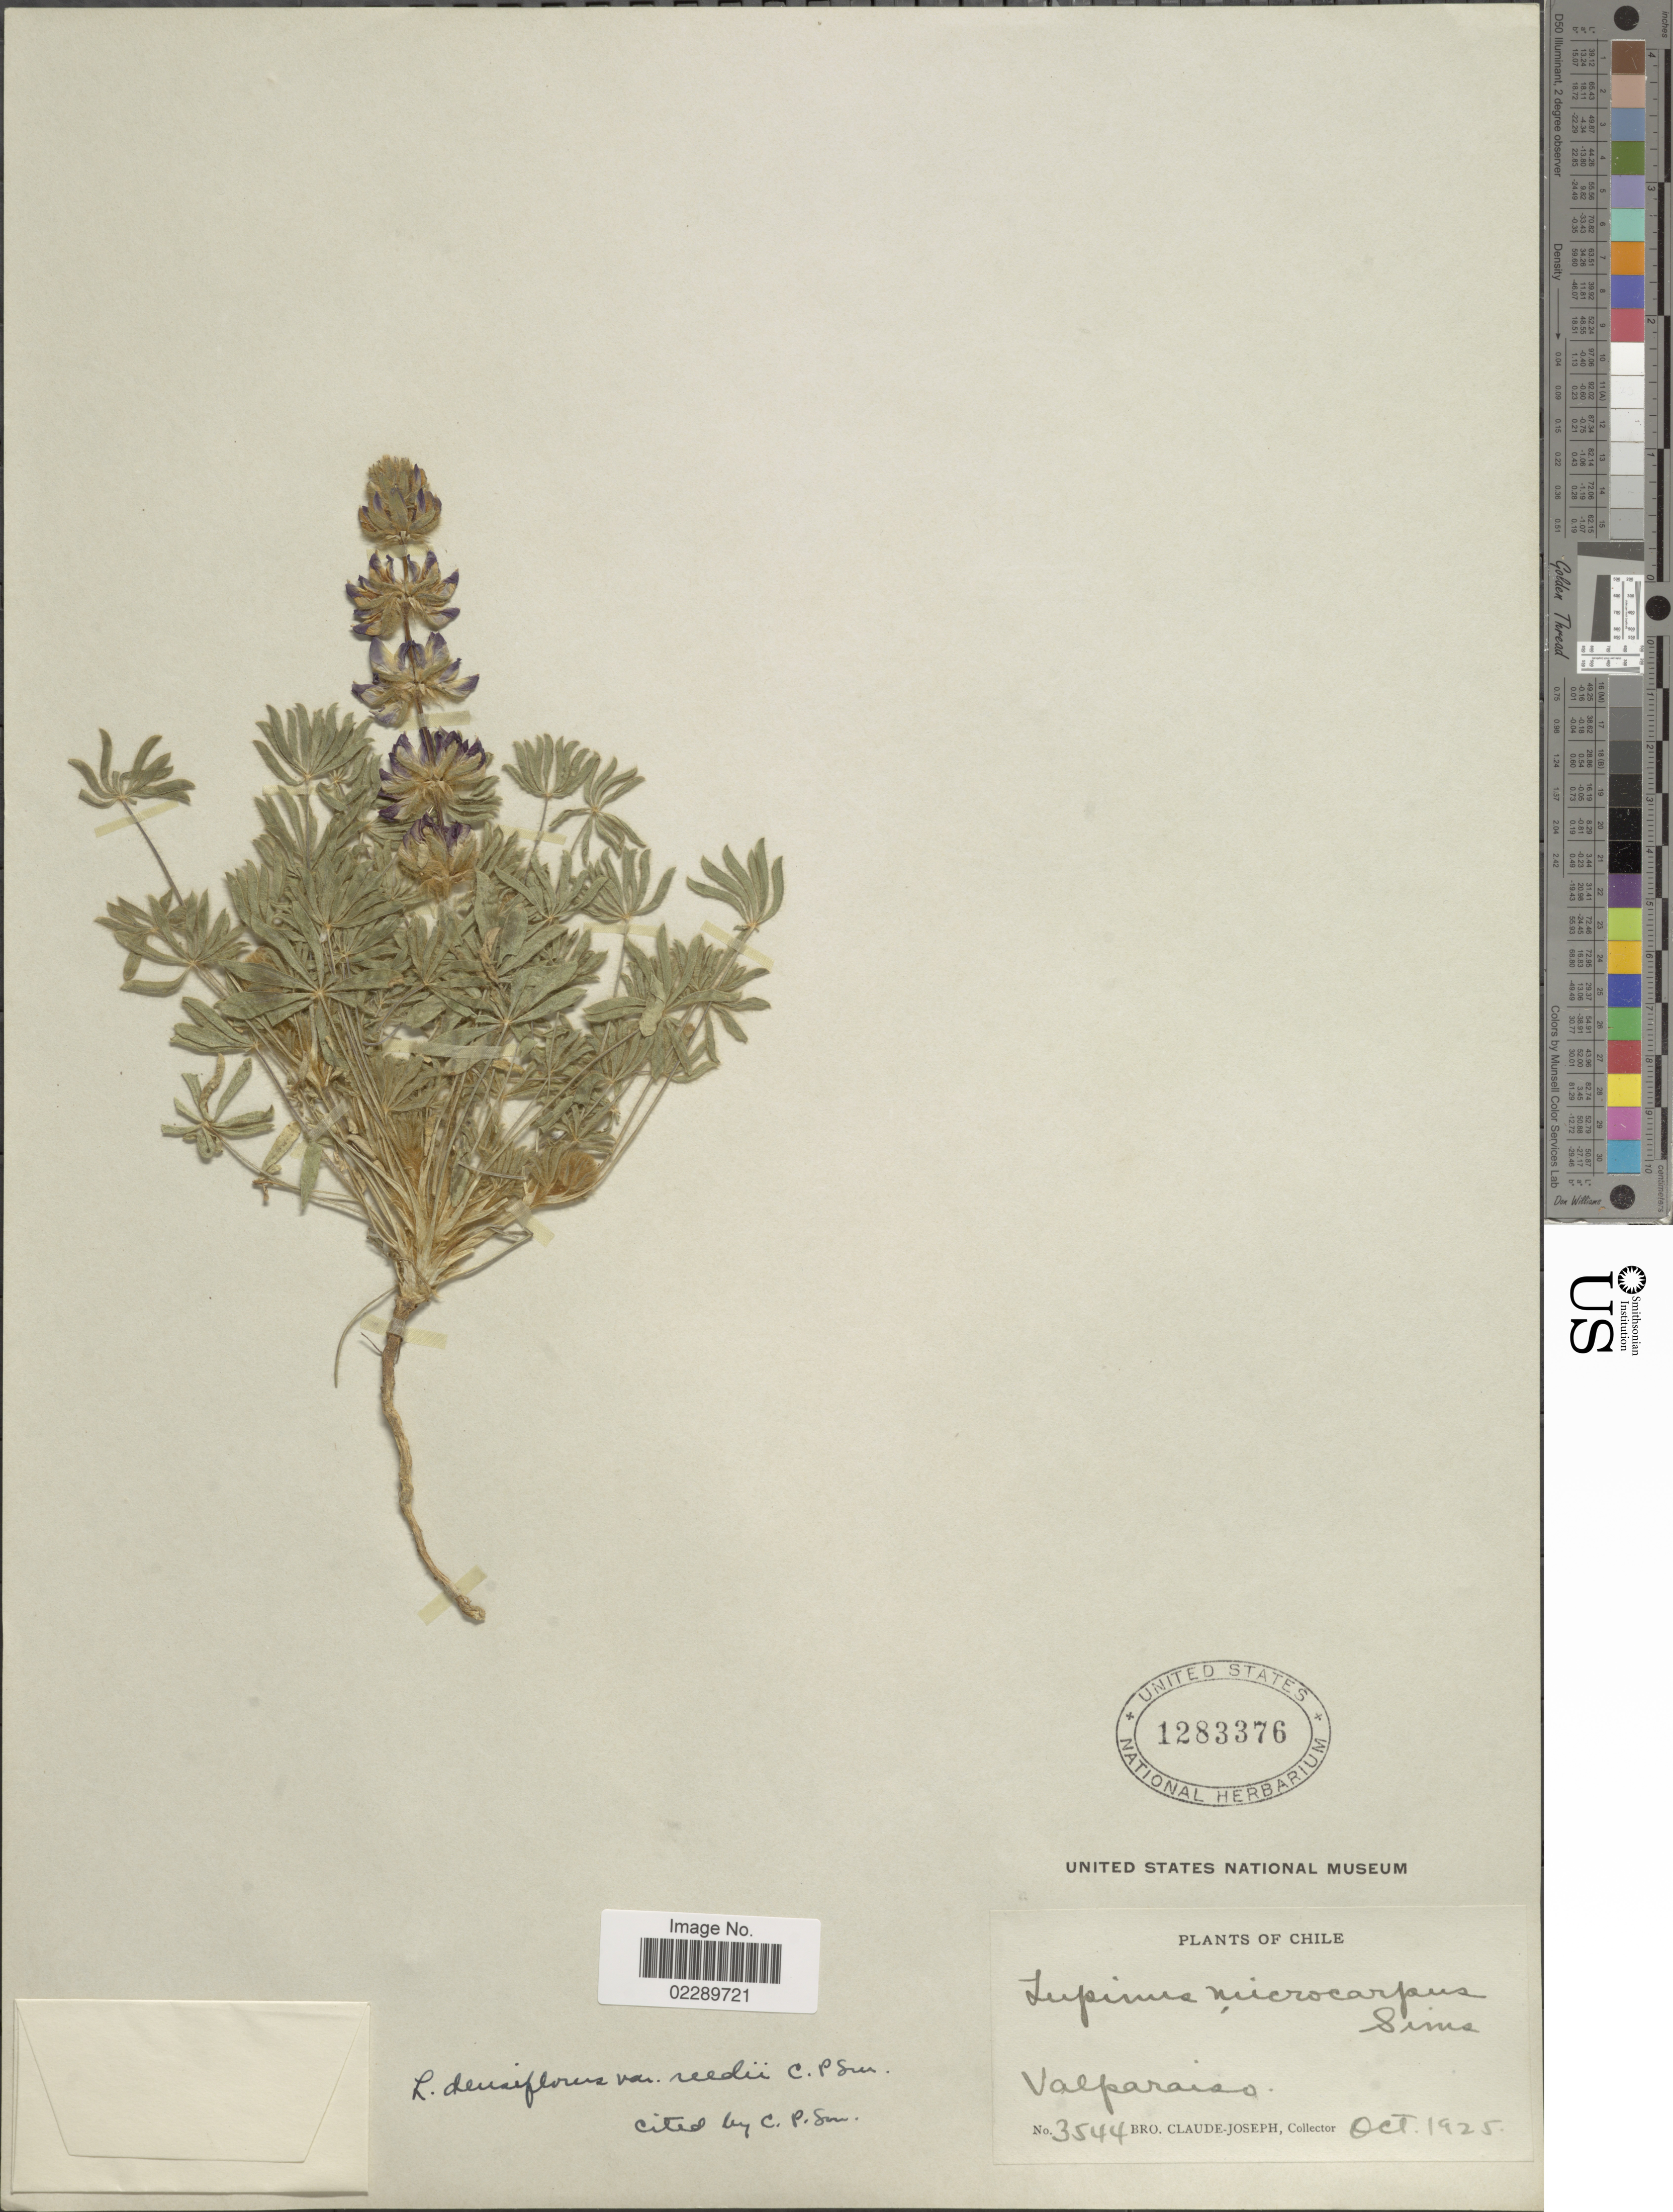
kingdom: Plantae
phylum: Tracheophyta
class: Magnoliopsida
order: Fabales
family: Fabaceae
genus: Lupinus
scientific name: Lupinus densiflorus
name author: Benth.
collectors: Bro. Claude-Joseph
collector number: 3544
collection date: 1925-10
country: Chile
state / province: Valparaíso (V)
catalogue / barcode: US 1283376